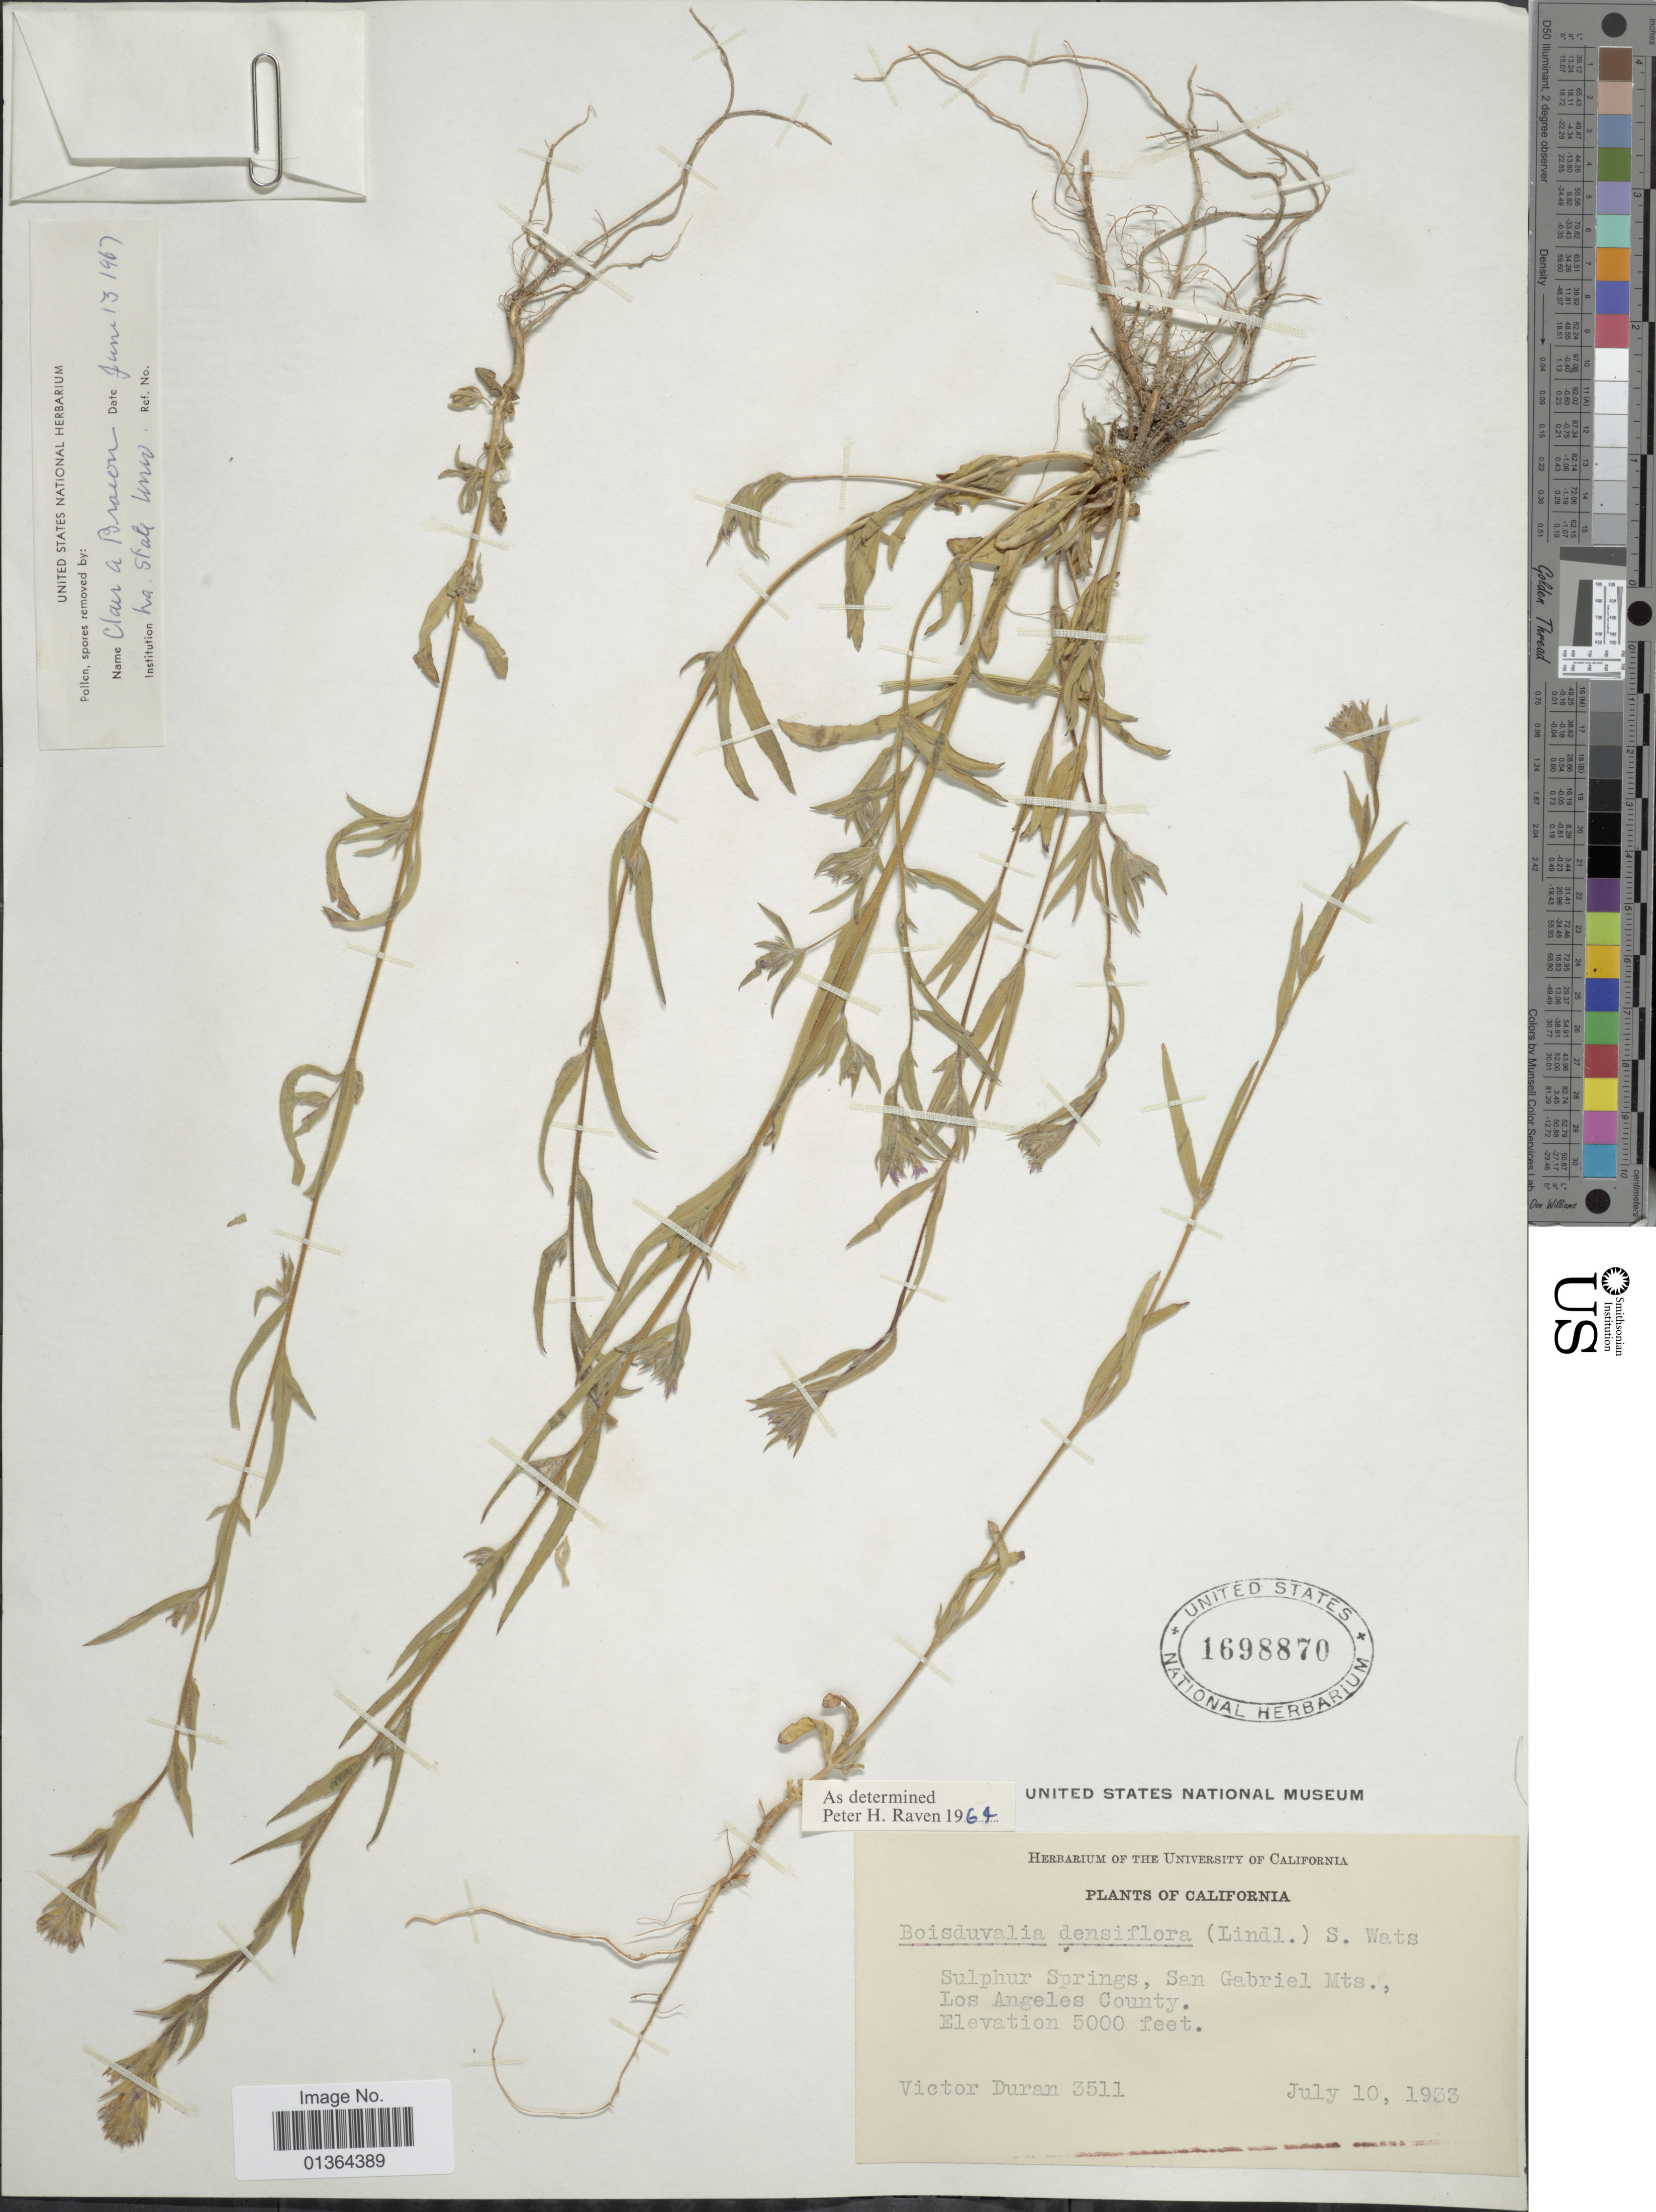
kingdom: Plantae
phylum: Tracheophyta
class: Magnoliopsida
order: Myrtales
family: Onagraceae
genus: Epilobium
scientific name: Epilobium densiflorum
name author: (Lindl.) Hoch & P.H. Raven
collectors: V. Duran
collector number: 3511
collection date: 1933-07-10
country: United States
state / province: California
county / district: Los Angeles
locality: Sulphur Springs, San Gabriel Mts., Los Angeles County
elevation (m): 1524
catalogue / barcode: US 1698870